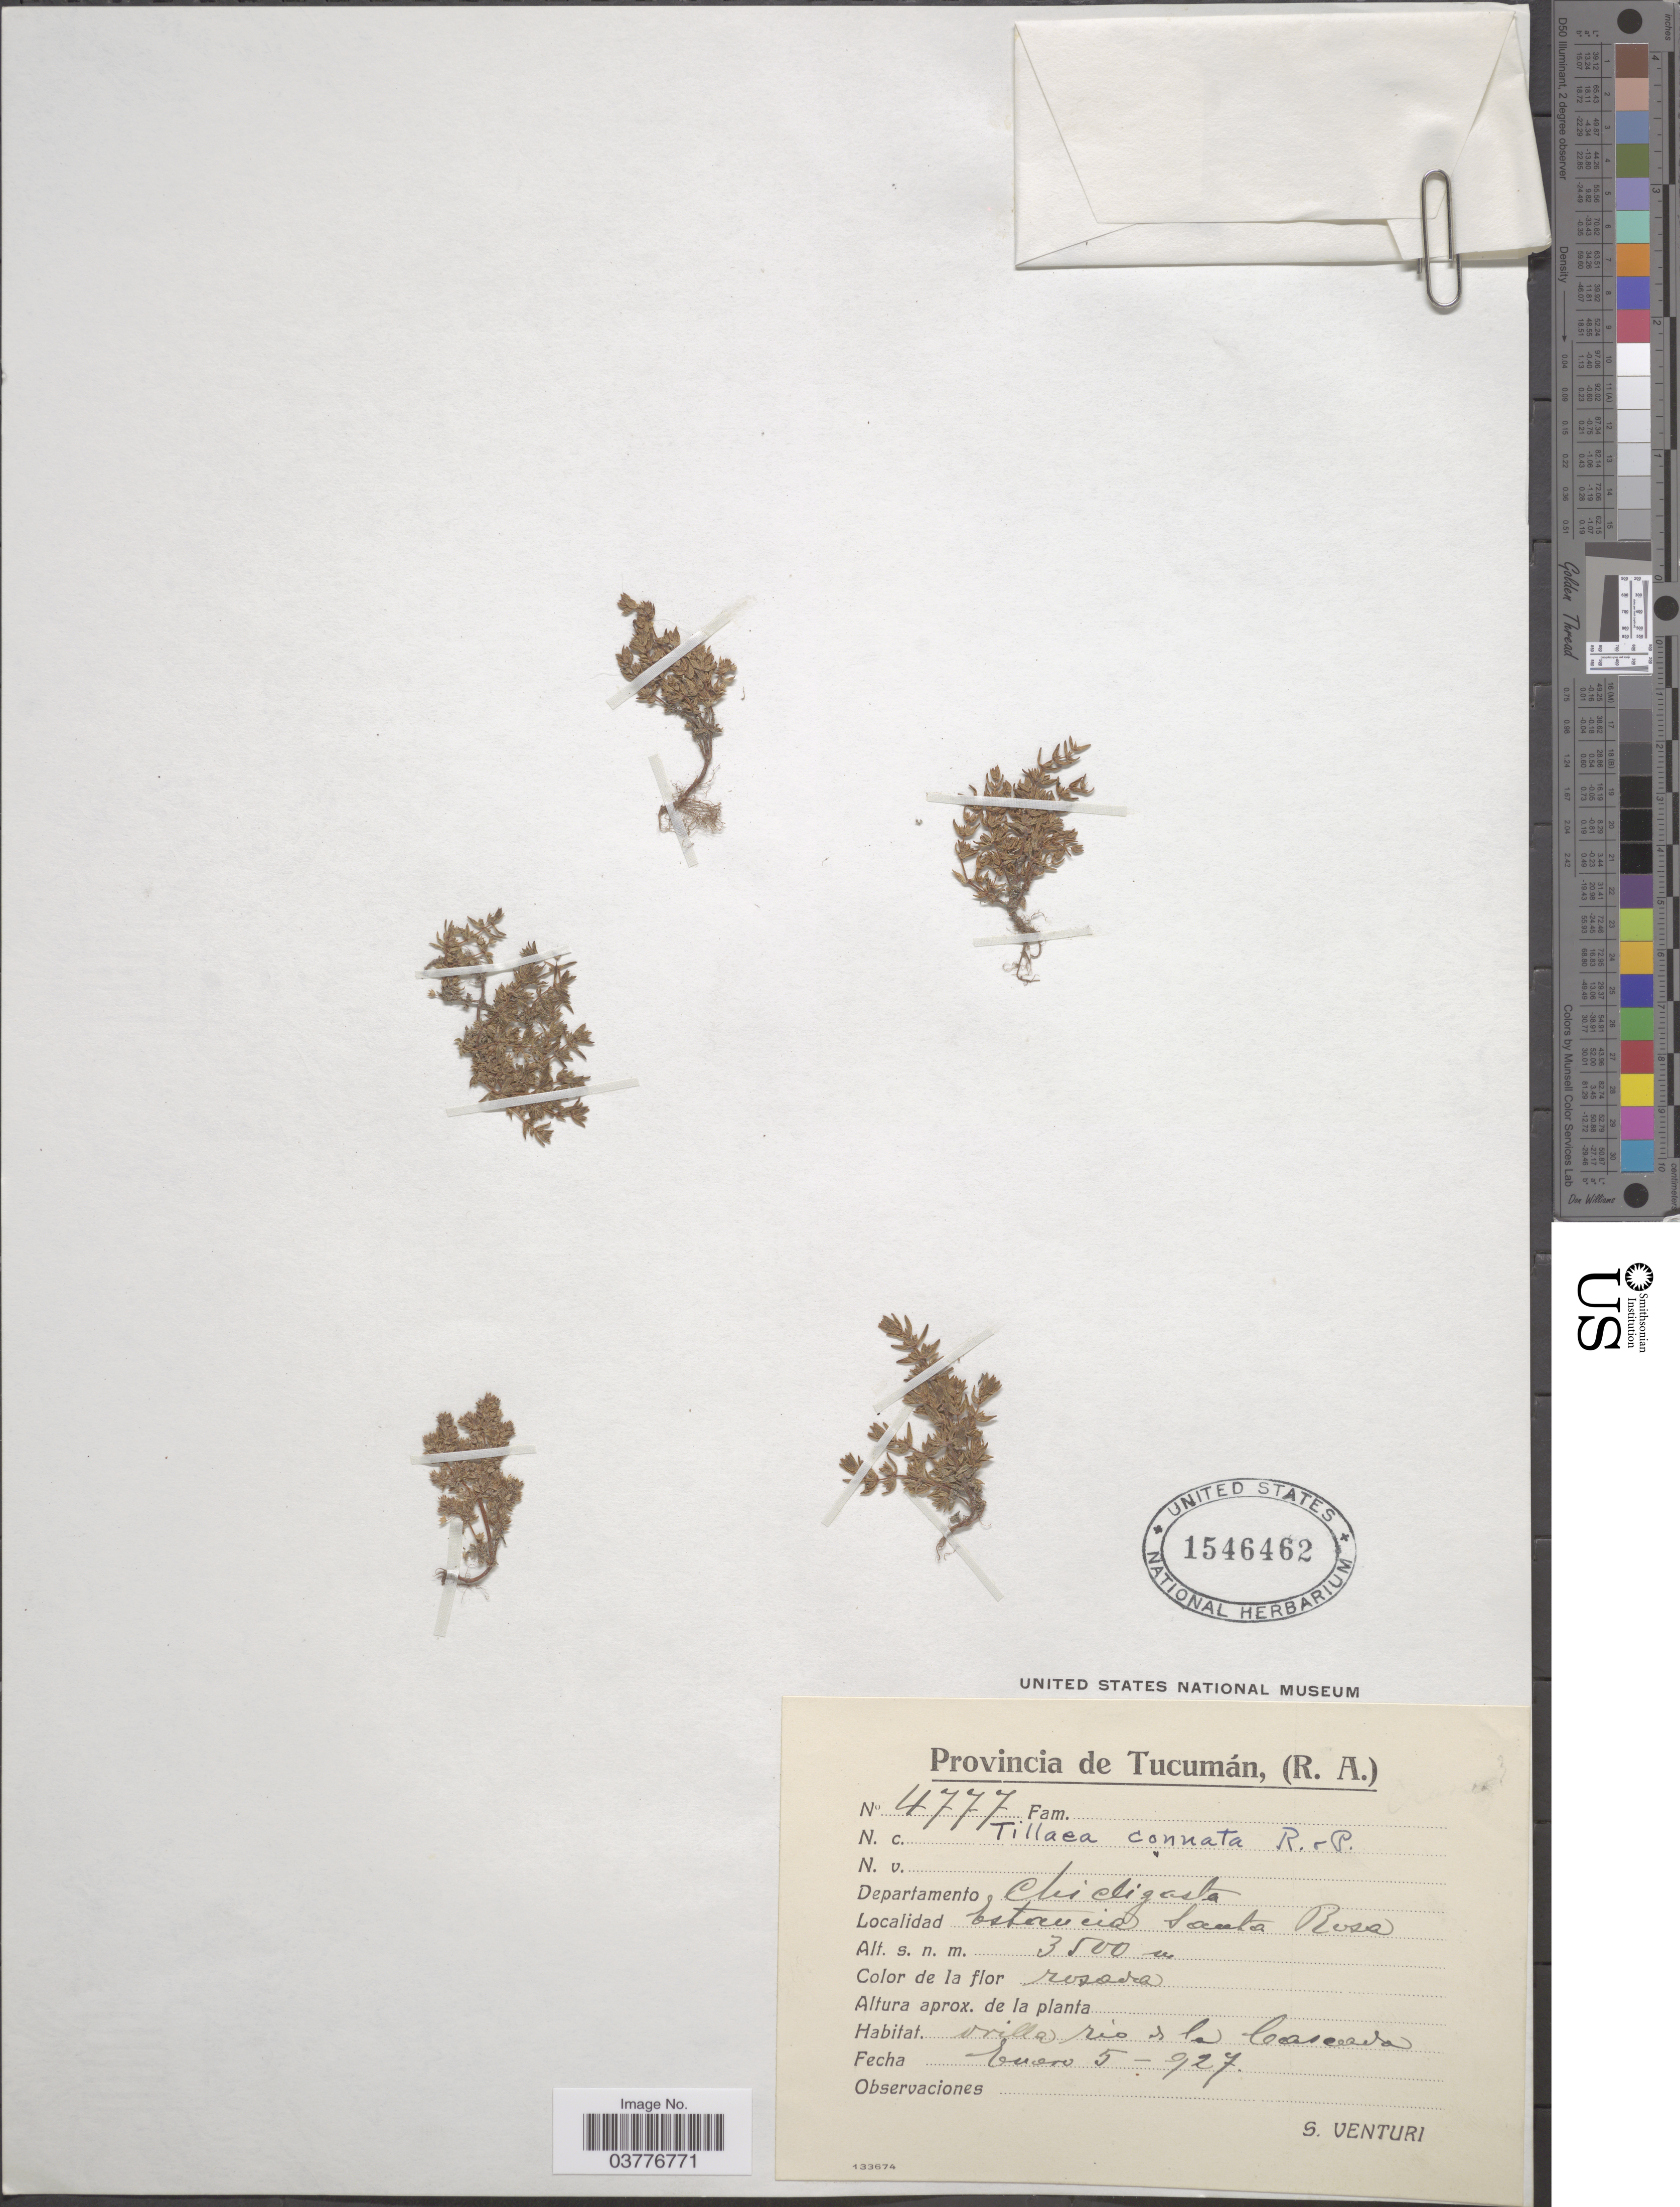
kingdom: Plantae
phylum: Tracheophyta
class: Magnoliopsida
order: Saxifragales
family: Crassulaceae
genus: Crassula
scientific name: Crassula connata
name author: (Ruiz & Pav.) A. Berger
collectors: S. Venturi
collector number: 4777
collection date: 1927-01-05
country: Argentina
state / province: Tucuman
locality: Departamento Chicligasta. Estancia Santa Rosa.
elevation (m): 3500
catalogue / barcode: US 1546462